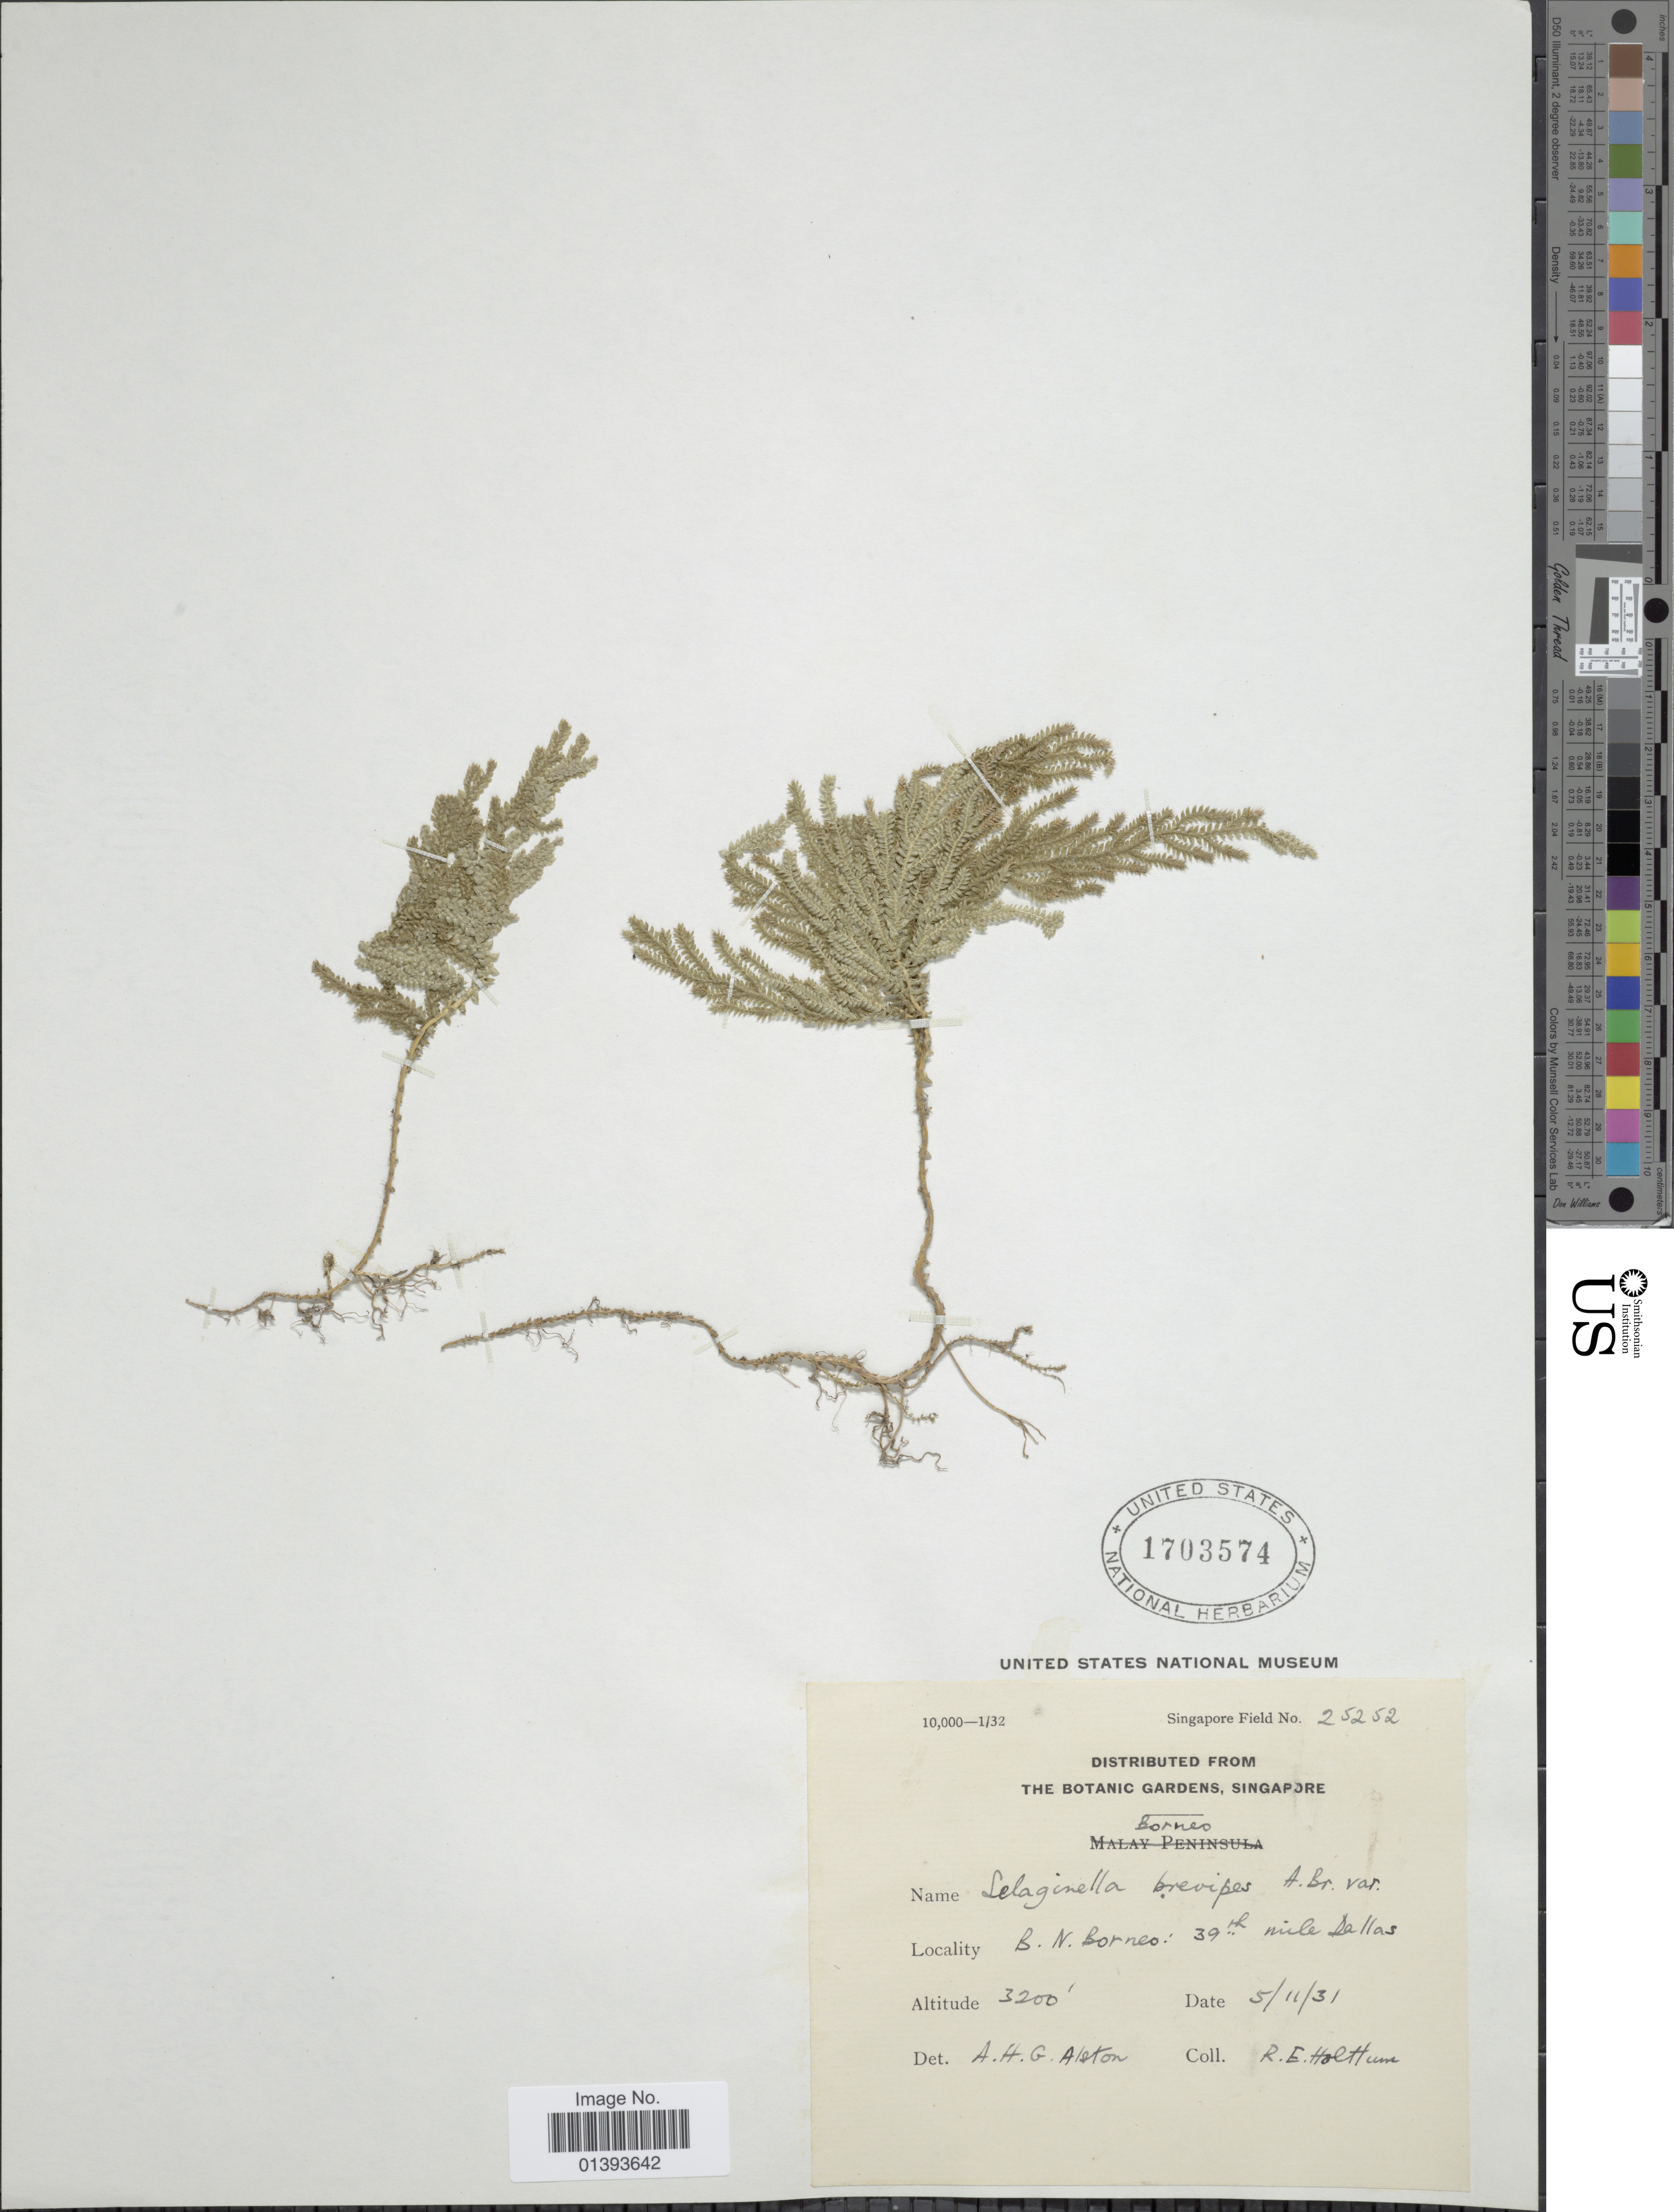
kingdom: Plantae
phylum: Tracheophyta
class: Lycopodiopsida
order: Selaginellales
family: Selaginellaceae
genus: Selaginella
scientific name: Selaginella brevipes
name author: A. Braun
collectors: R. E. Holttum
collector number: Singapore Field 25252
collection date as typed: Transcribed d/m/y: 5/11/31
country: Malaysia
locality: Borneo, B. N. Borneo: 39th mile Dallas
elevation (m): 975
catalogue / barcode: US 1703574